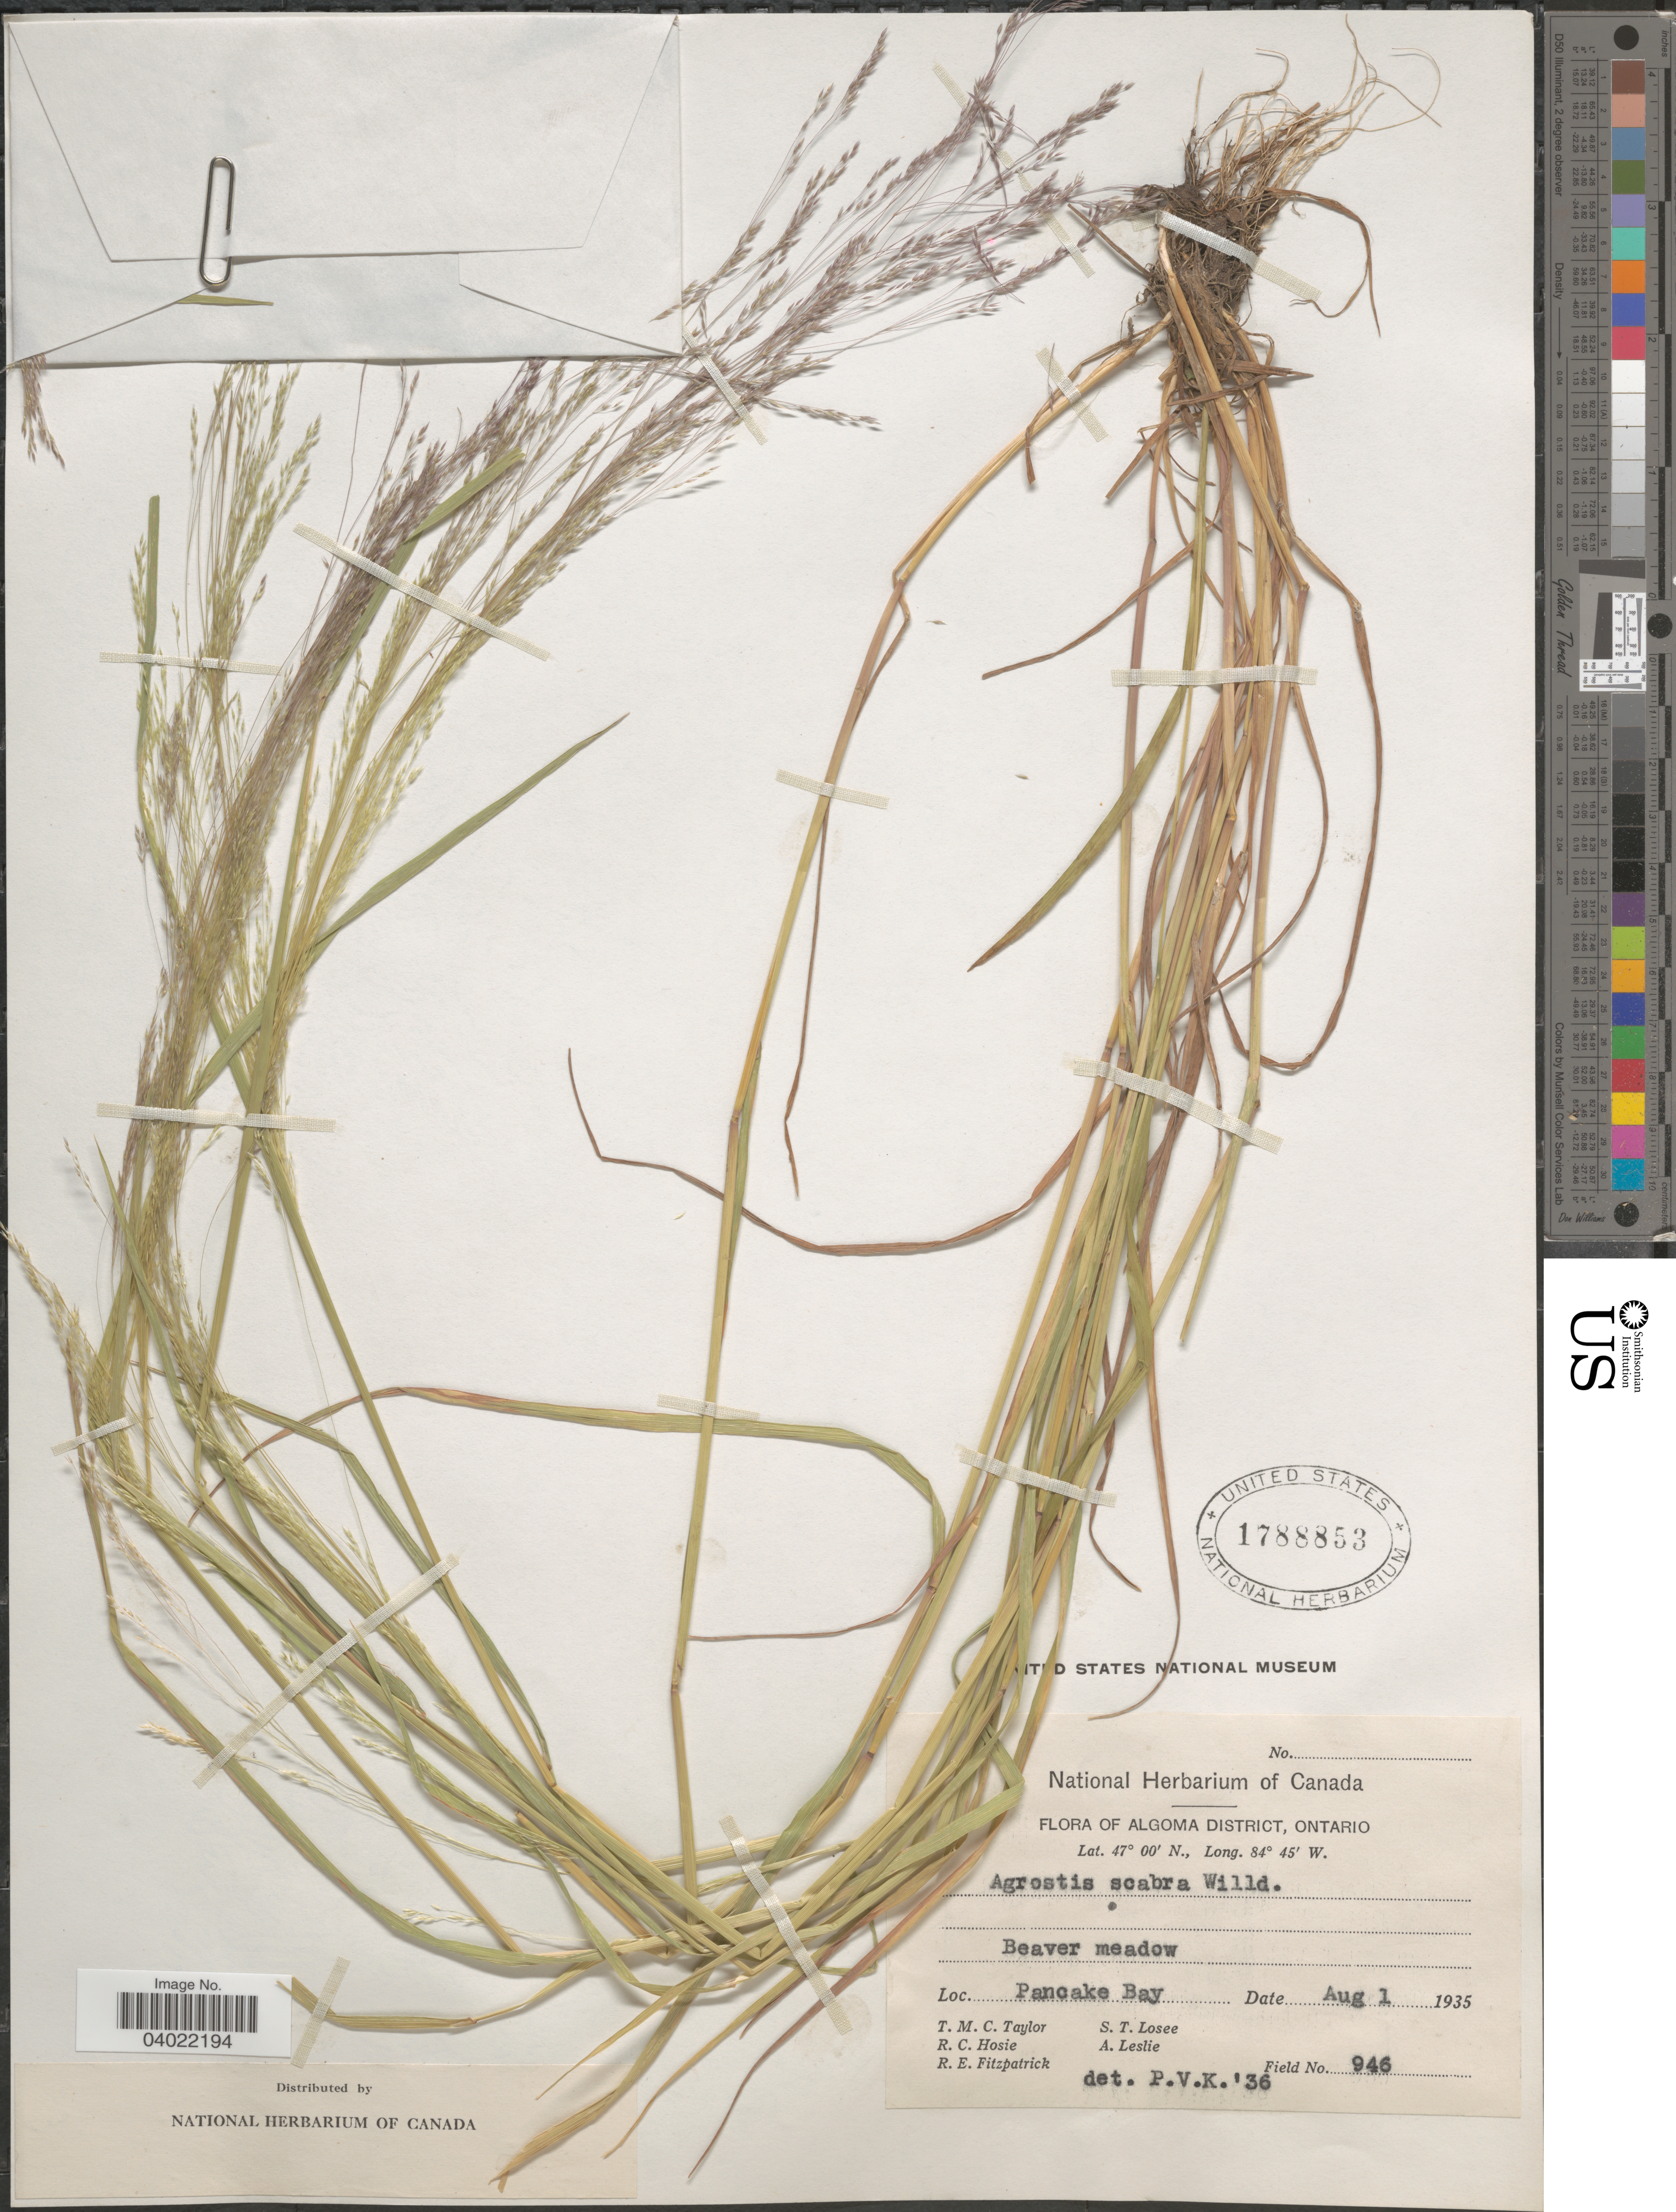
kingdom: Plantae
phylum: Tracheophyta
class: Liliopsida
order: Poales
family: Poaceae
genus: Agrostis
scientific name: Agrostis scabra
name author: Willd.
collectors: T. M. C. Taylor, R. Hosie, R. Fitzpatrick, S. Losee & A. Leslie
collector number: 946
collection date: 1935-08-01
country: Canada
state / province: Ontario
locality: Algoma District. Beaver meadow. Pancake Bay.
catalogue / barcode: US 1788853